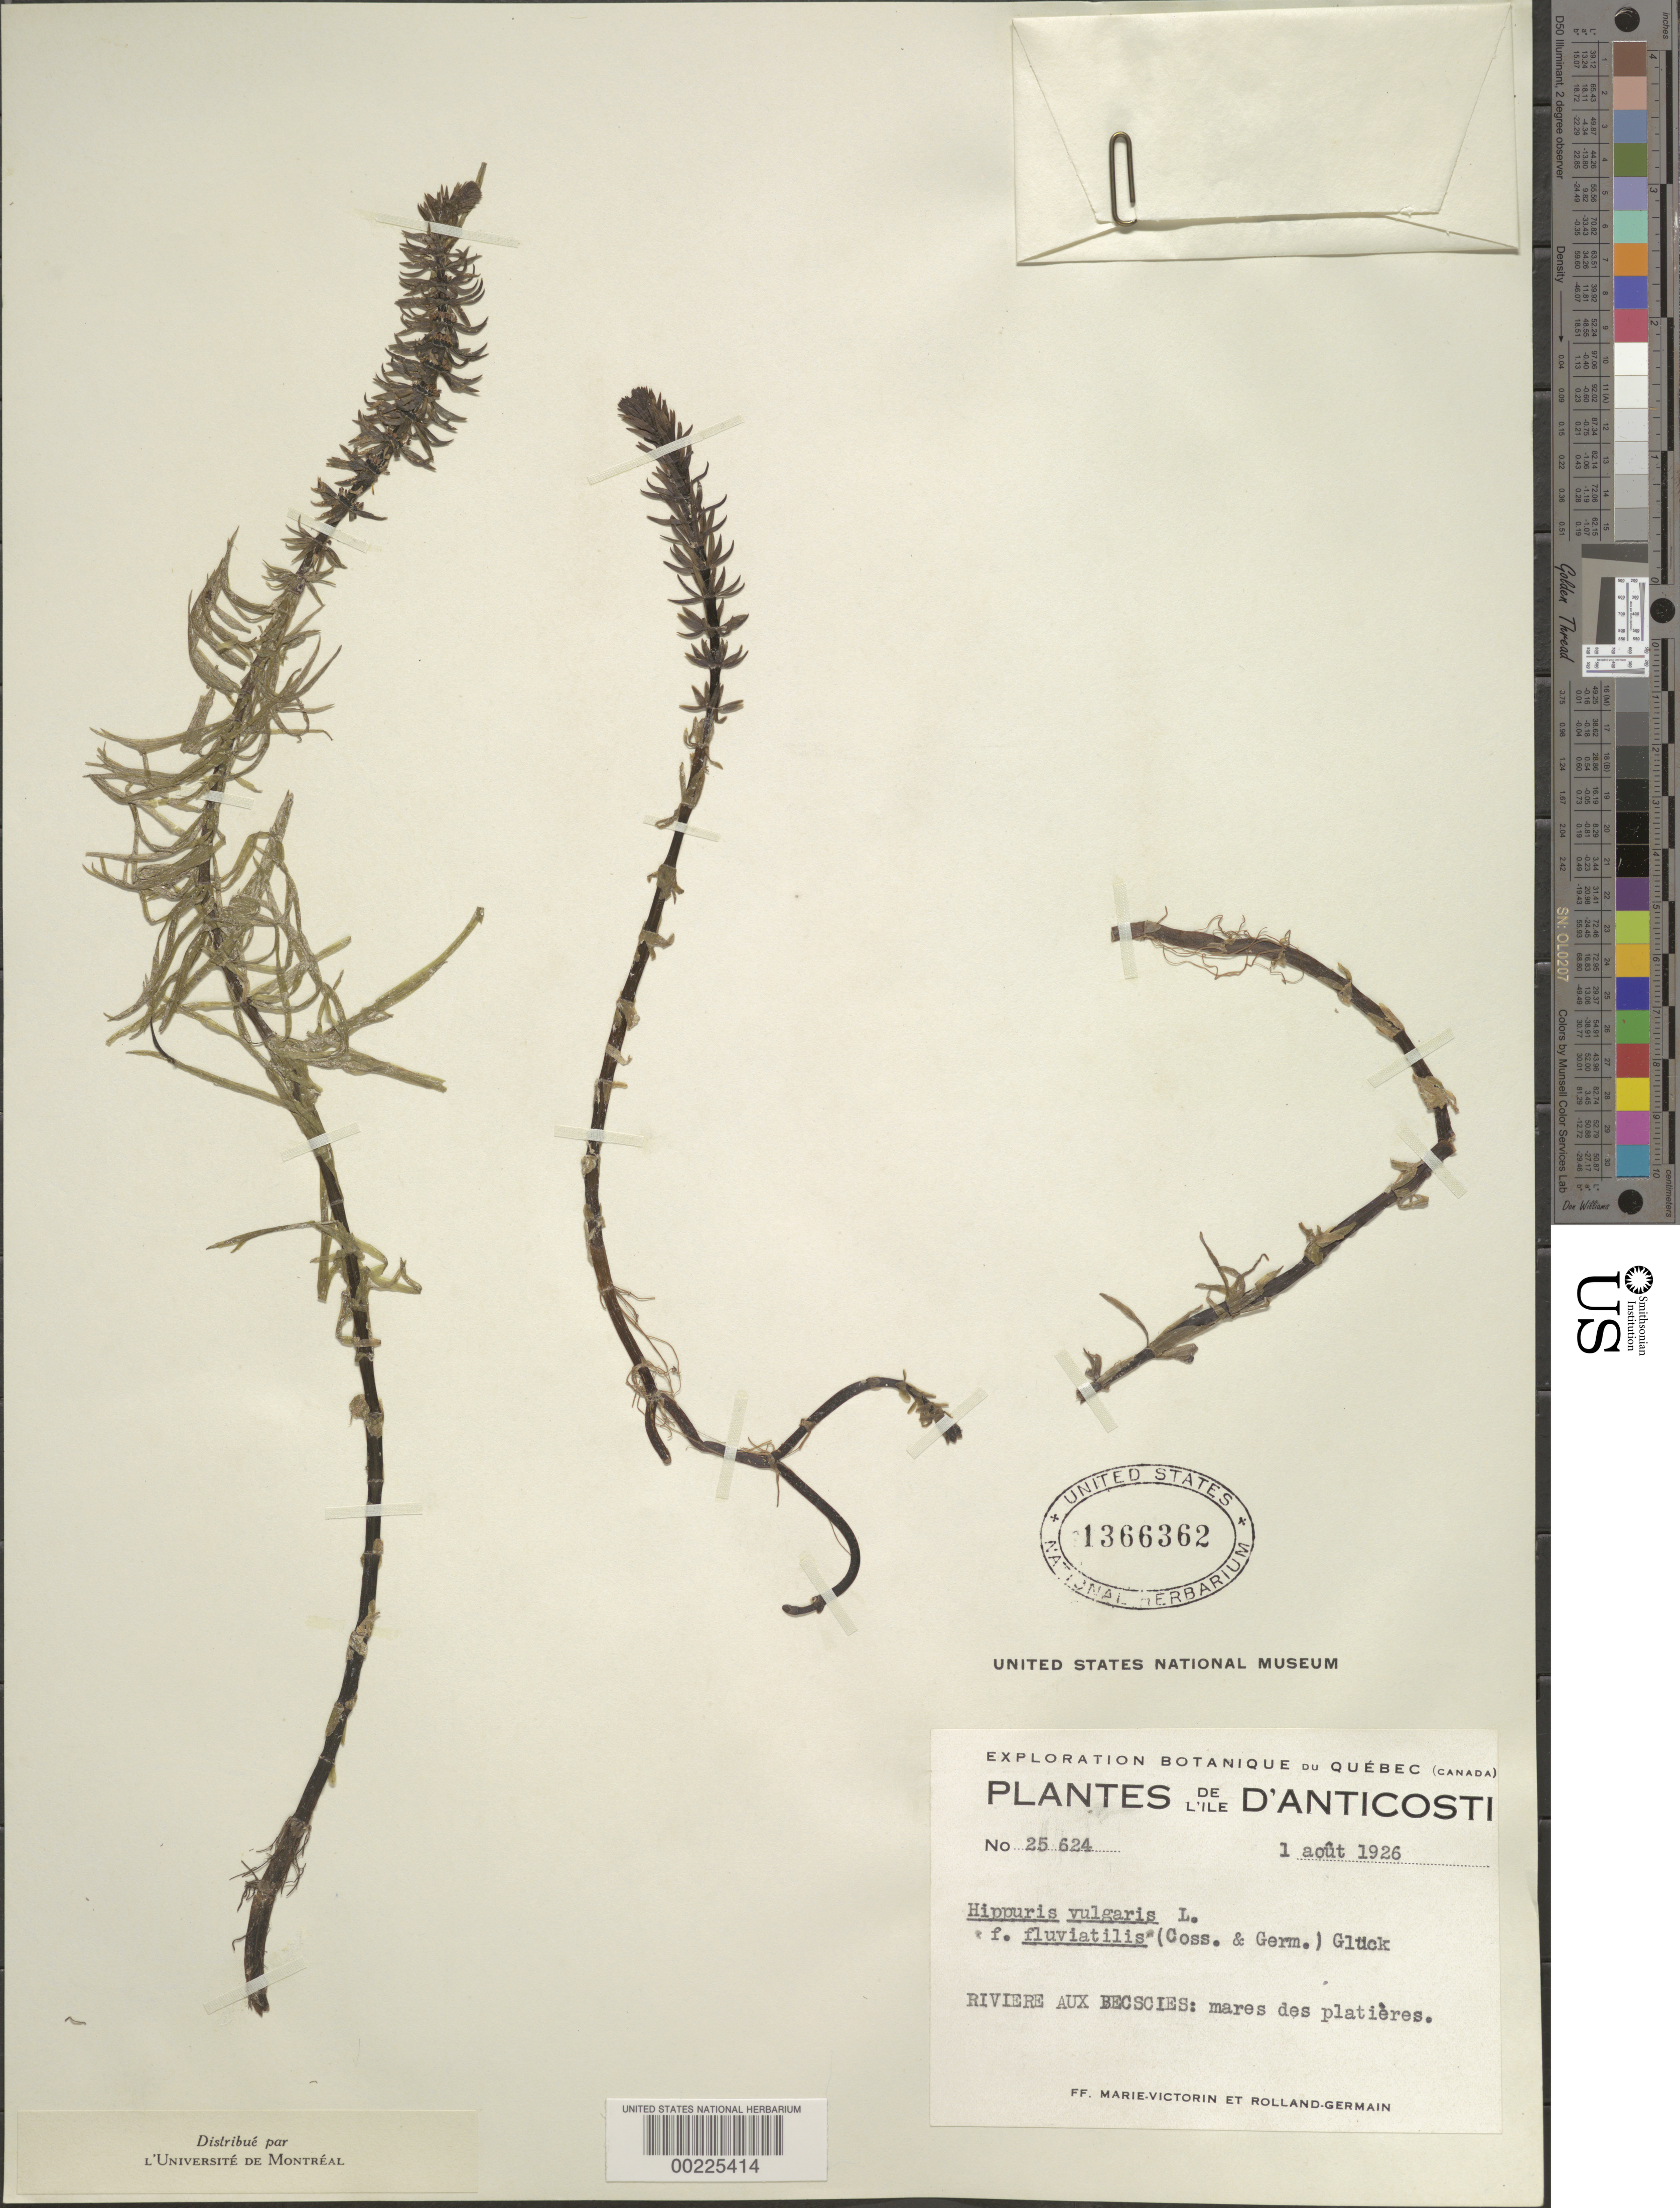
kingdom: Plantae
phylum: Tracheophyta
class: Magnoliopsida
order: Lamiales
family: Plantaginaceae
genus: Hippuris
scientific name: Hippuris vulgaris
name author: L.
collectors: Fr. Marie-Victorin & Rolland-Germain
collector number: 25624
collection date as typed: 01 Aug 1926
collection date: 1926-08-01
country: Canada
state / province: Quebec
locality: Riviere aux becscies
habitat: Pond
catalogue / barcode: US 1366362